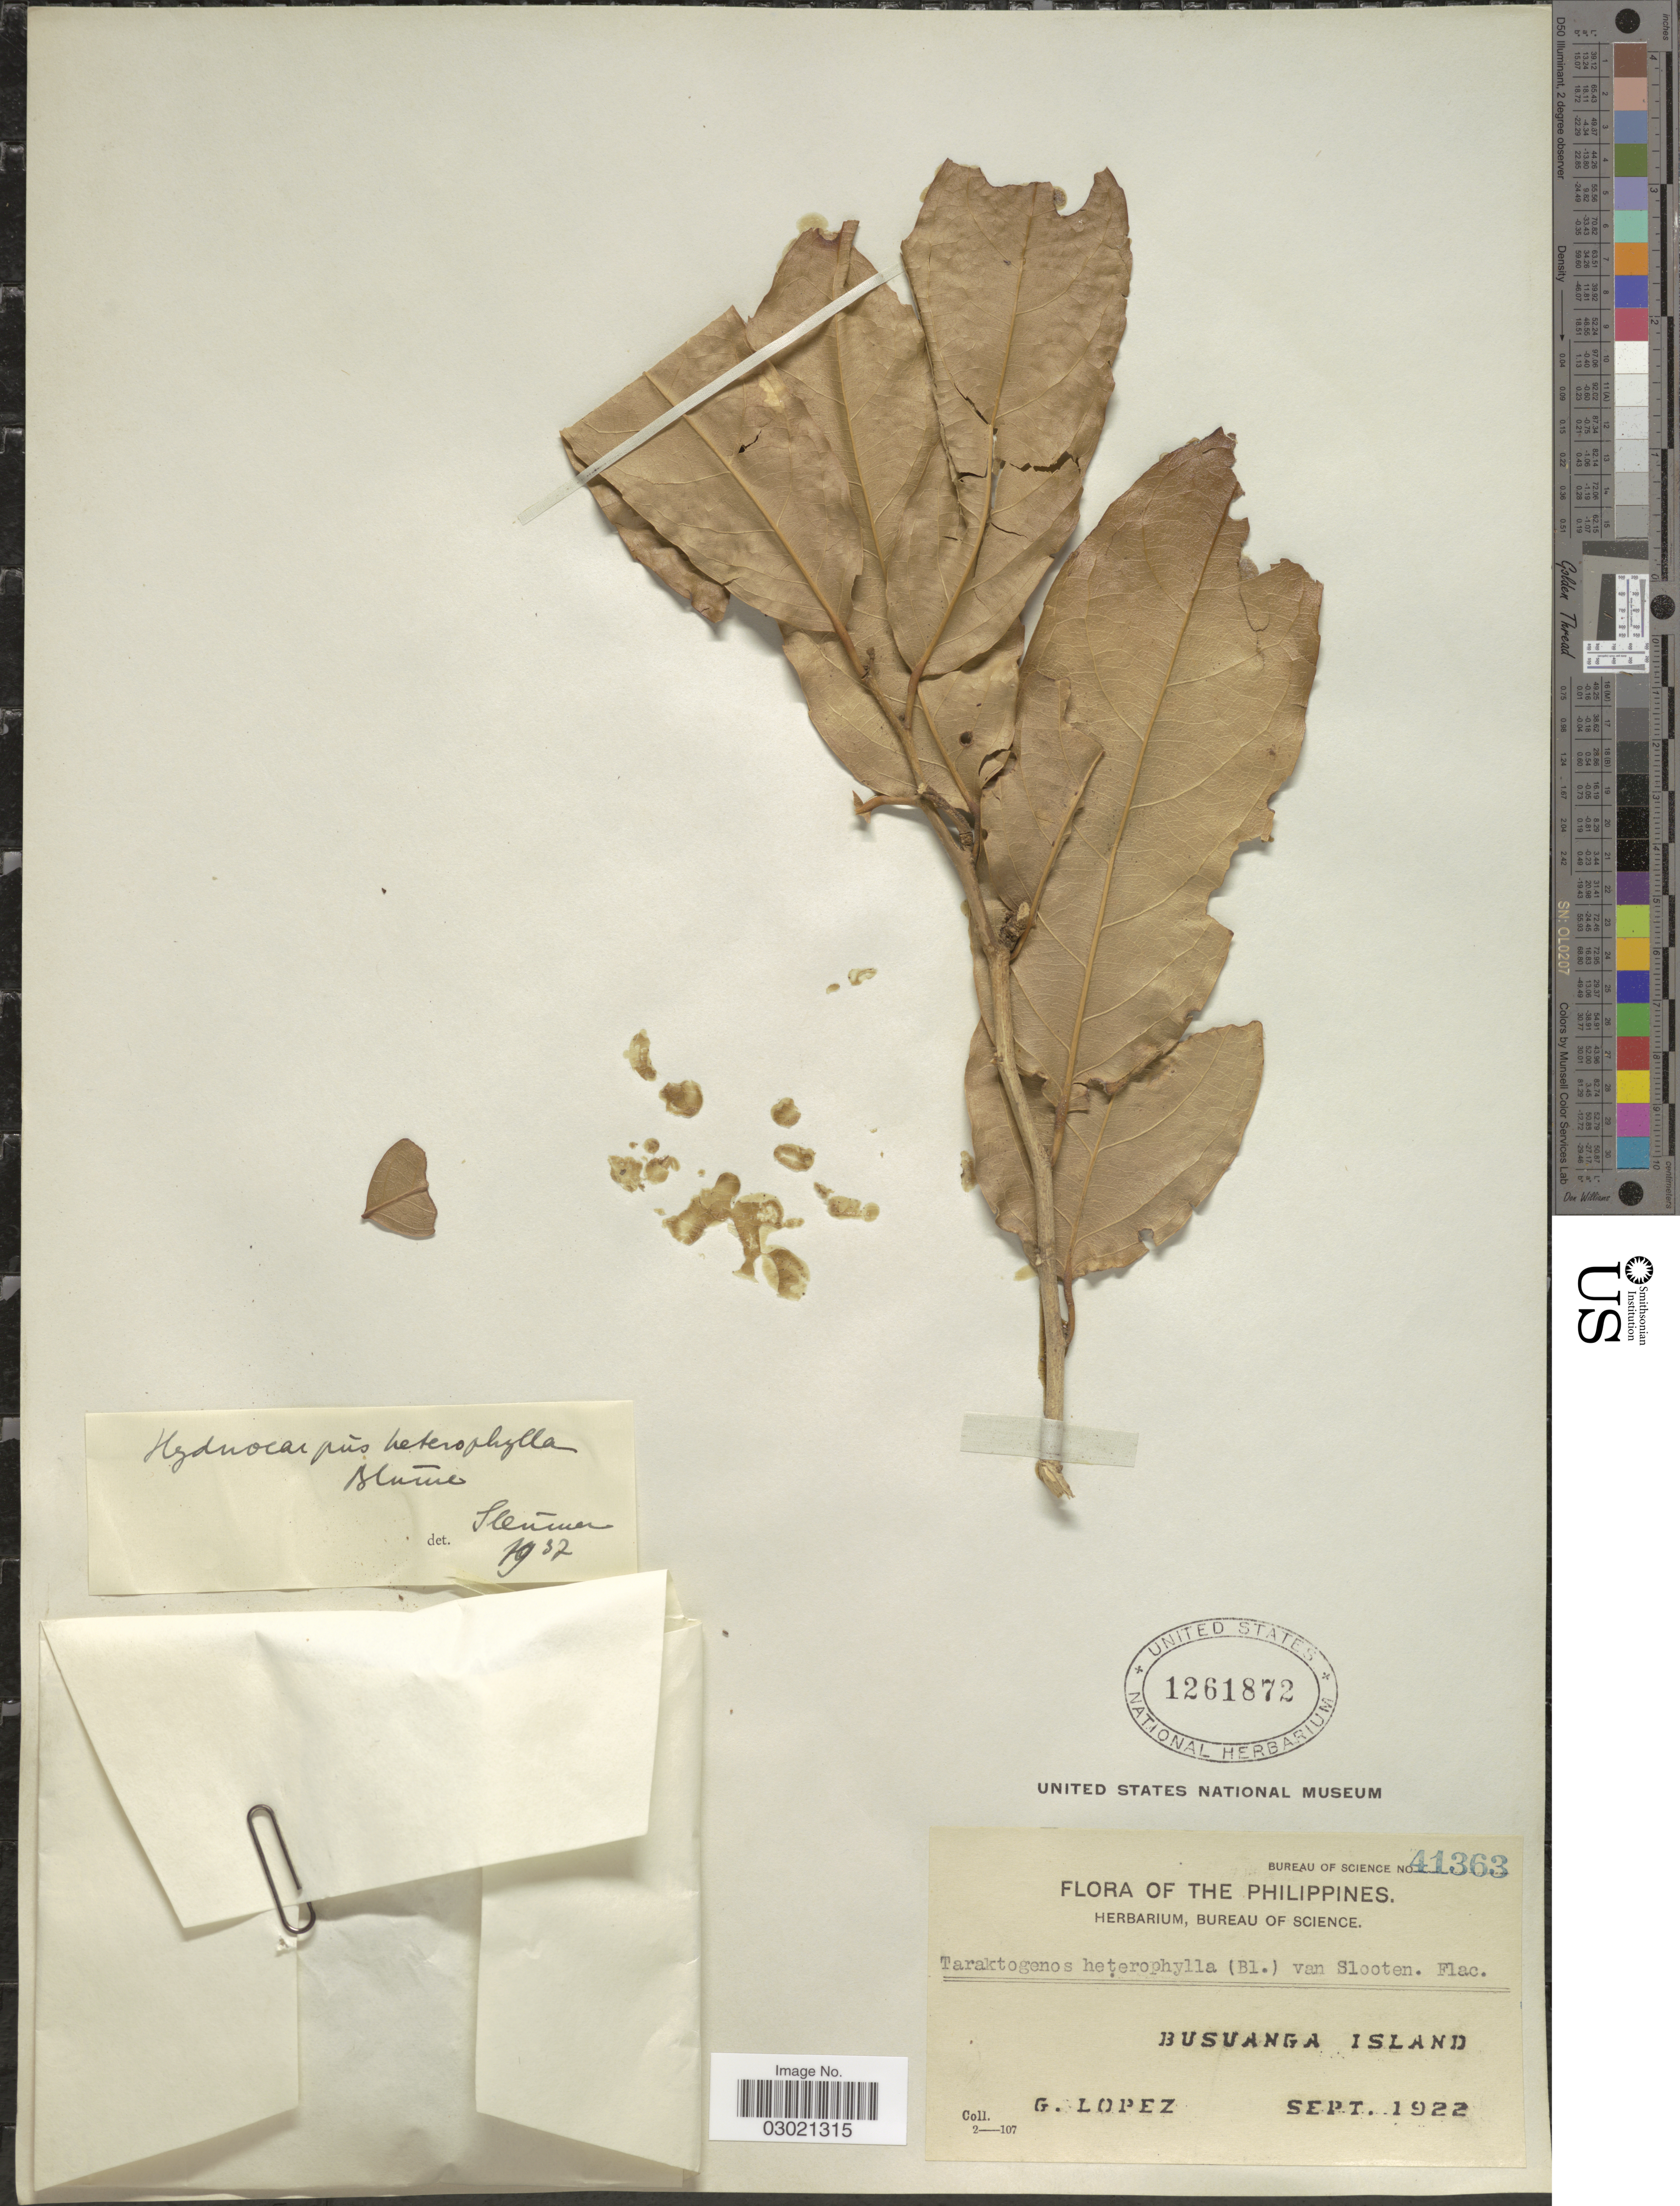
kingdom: Plantae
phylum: Tracheophyta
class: Magnoliopsida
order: Malpighiales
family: Achariaceae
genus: Hydnocarpus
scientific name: Hydnocarpus heterophyllus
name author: Blume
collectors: G. Lopéz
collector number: Bureau of Science 41363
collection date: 1922-09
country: Philippines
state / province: Mimaropa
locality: Busuanga Island.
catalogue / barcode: US 1261872